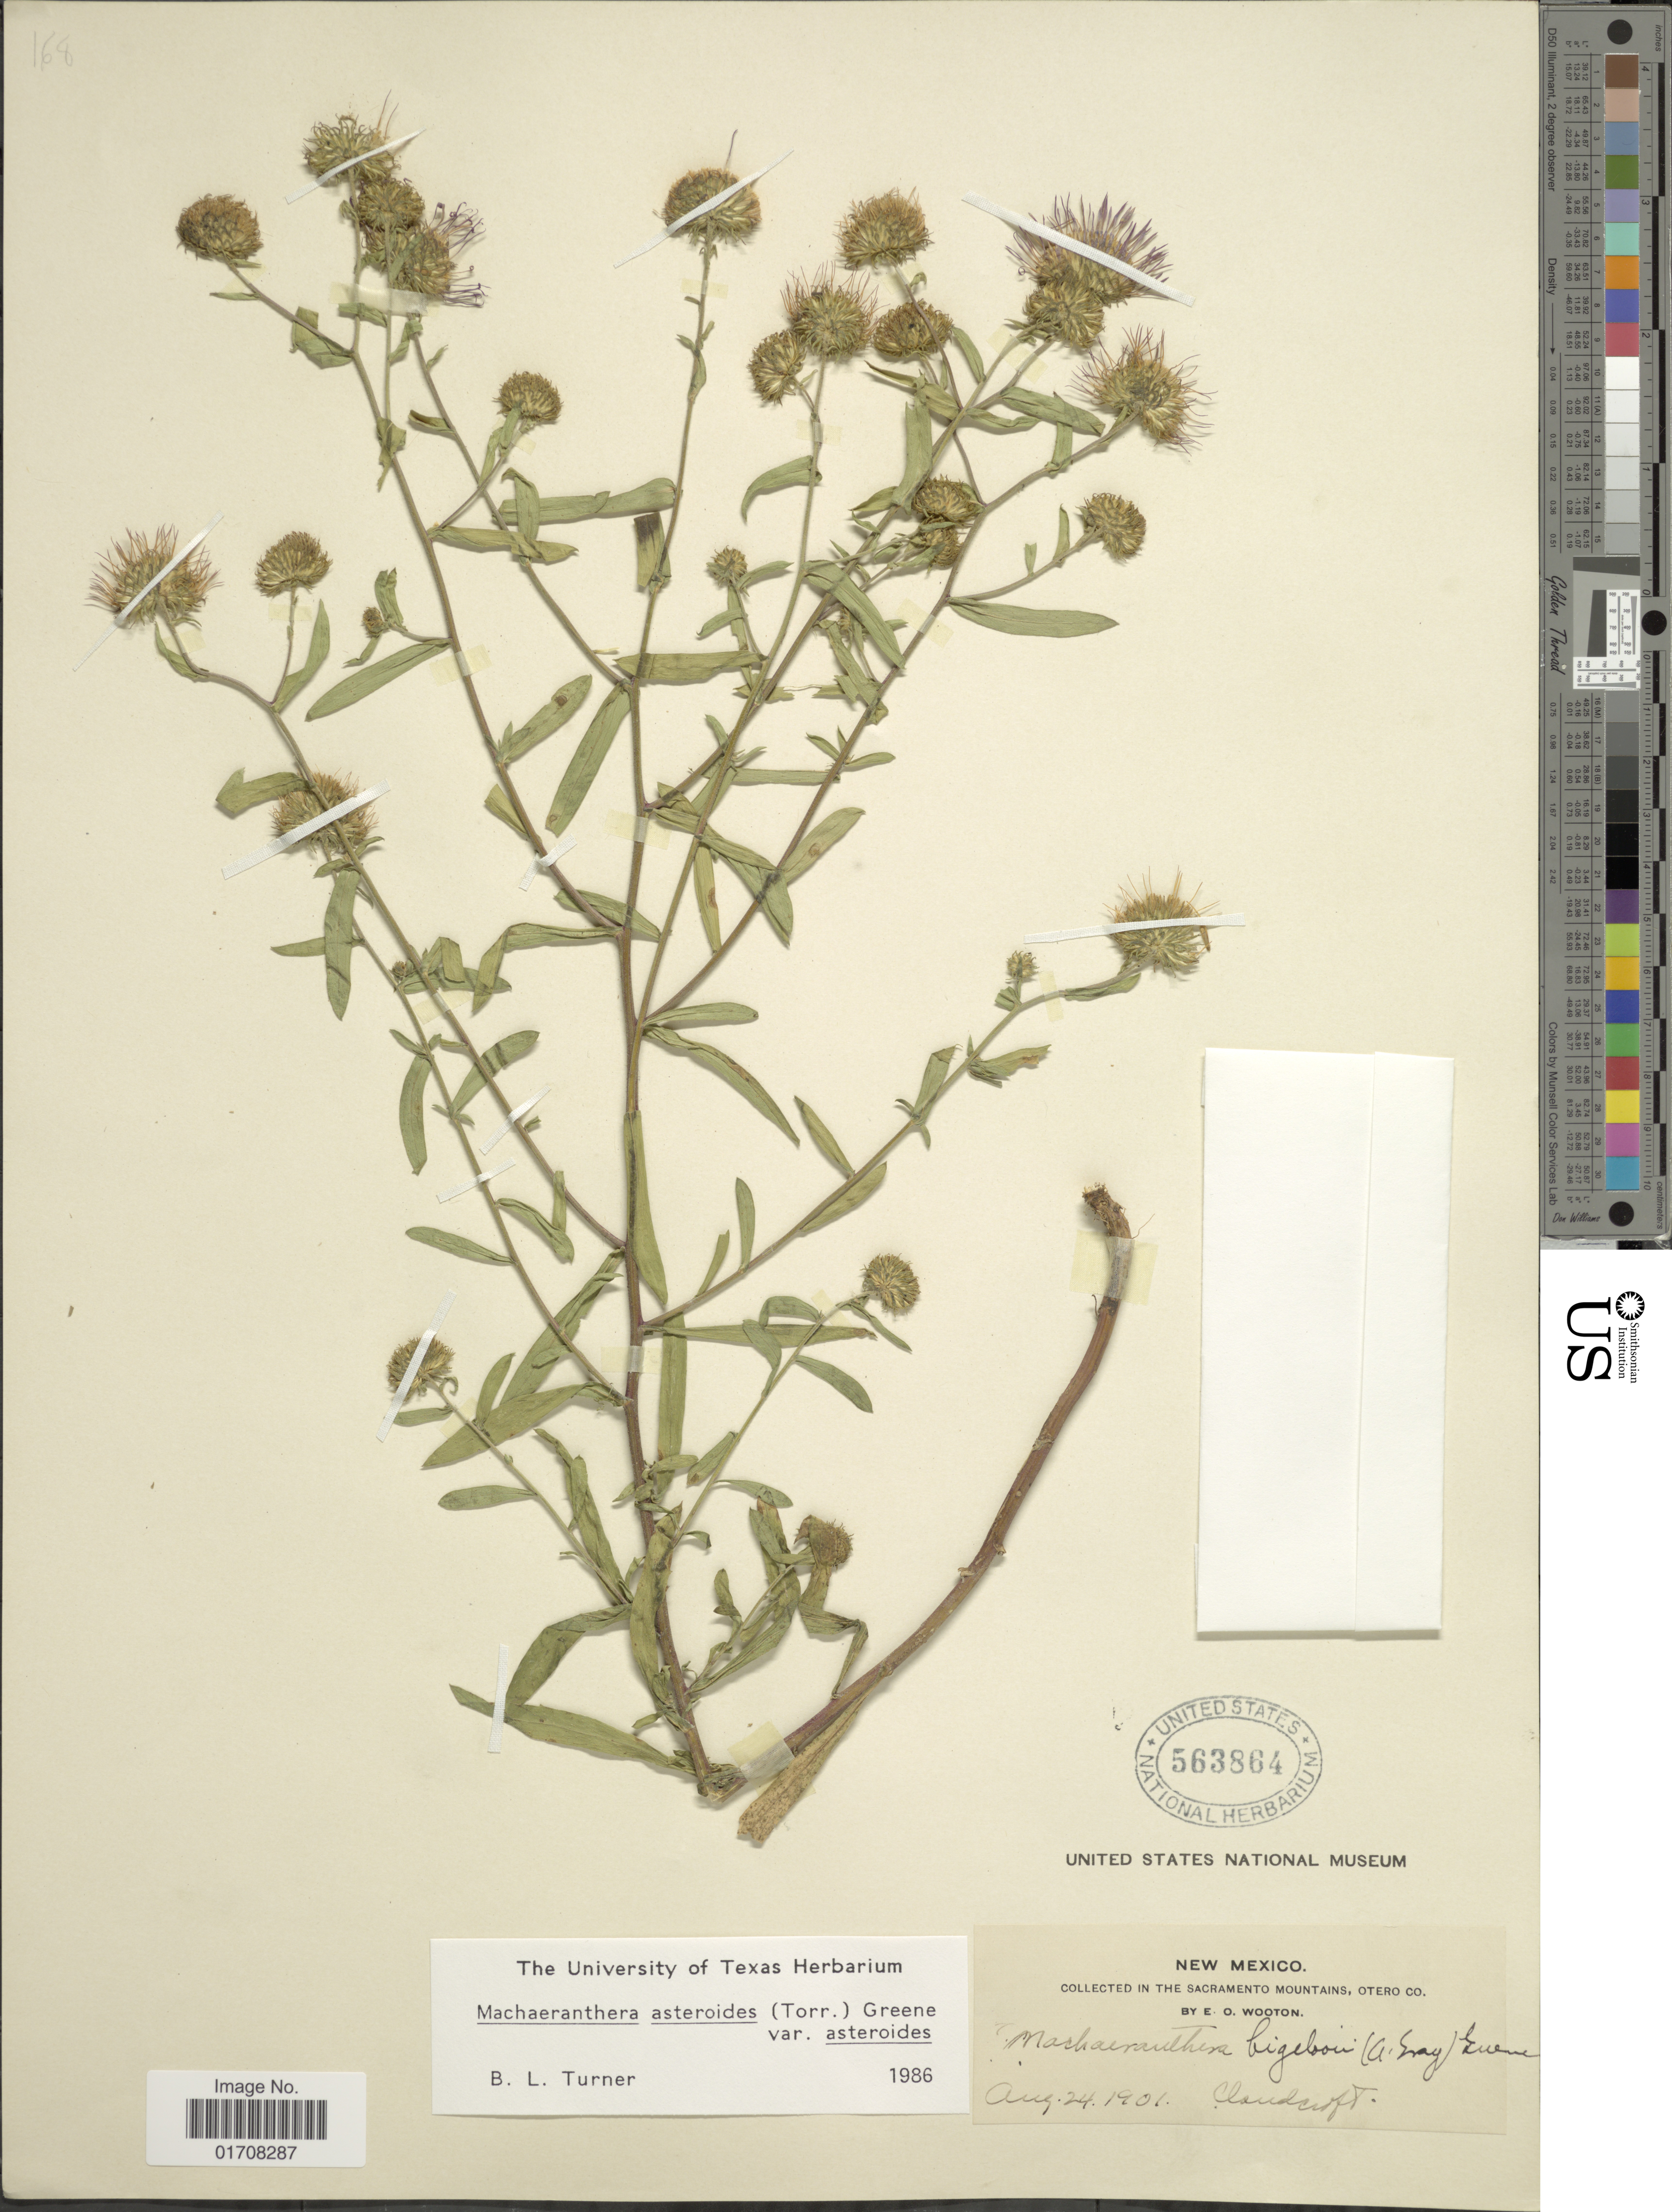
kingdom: Plantae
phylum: Tracheophyta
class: Magnoliopsida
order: Asterales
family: Asteraceae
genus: Machaeranthera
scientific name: Machaeranthera asteroides var. asteroides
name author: (Torr.) Greene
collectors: E. O. Wooton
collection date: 1901-08-24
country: United States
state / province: New Mexico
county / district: Otero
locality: Sacramento Mountains, Cloudcroft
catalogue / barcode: US 563864